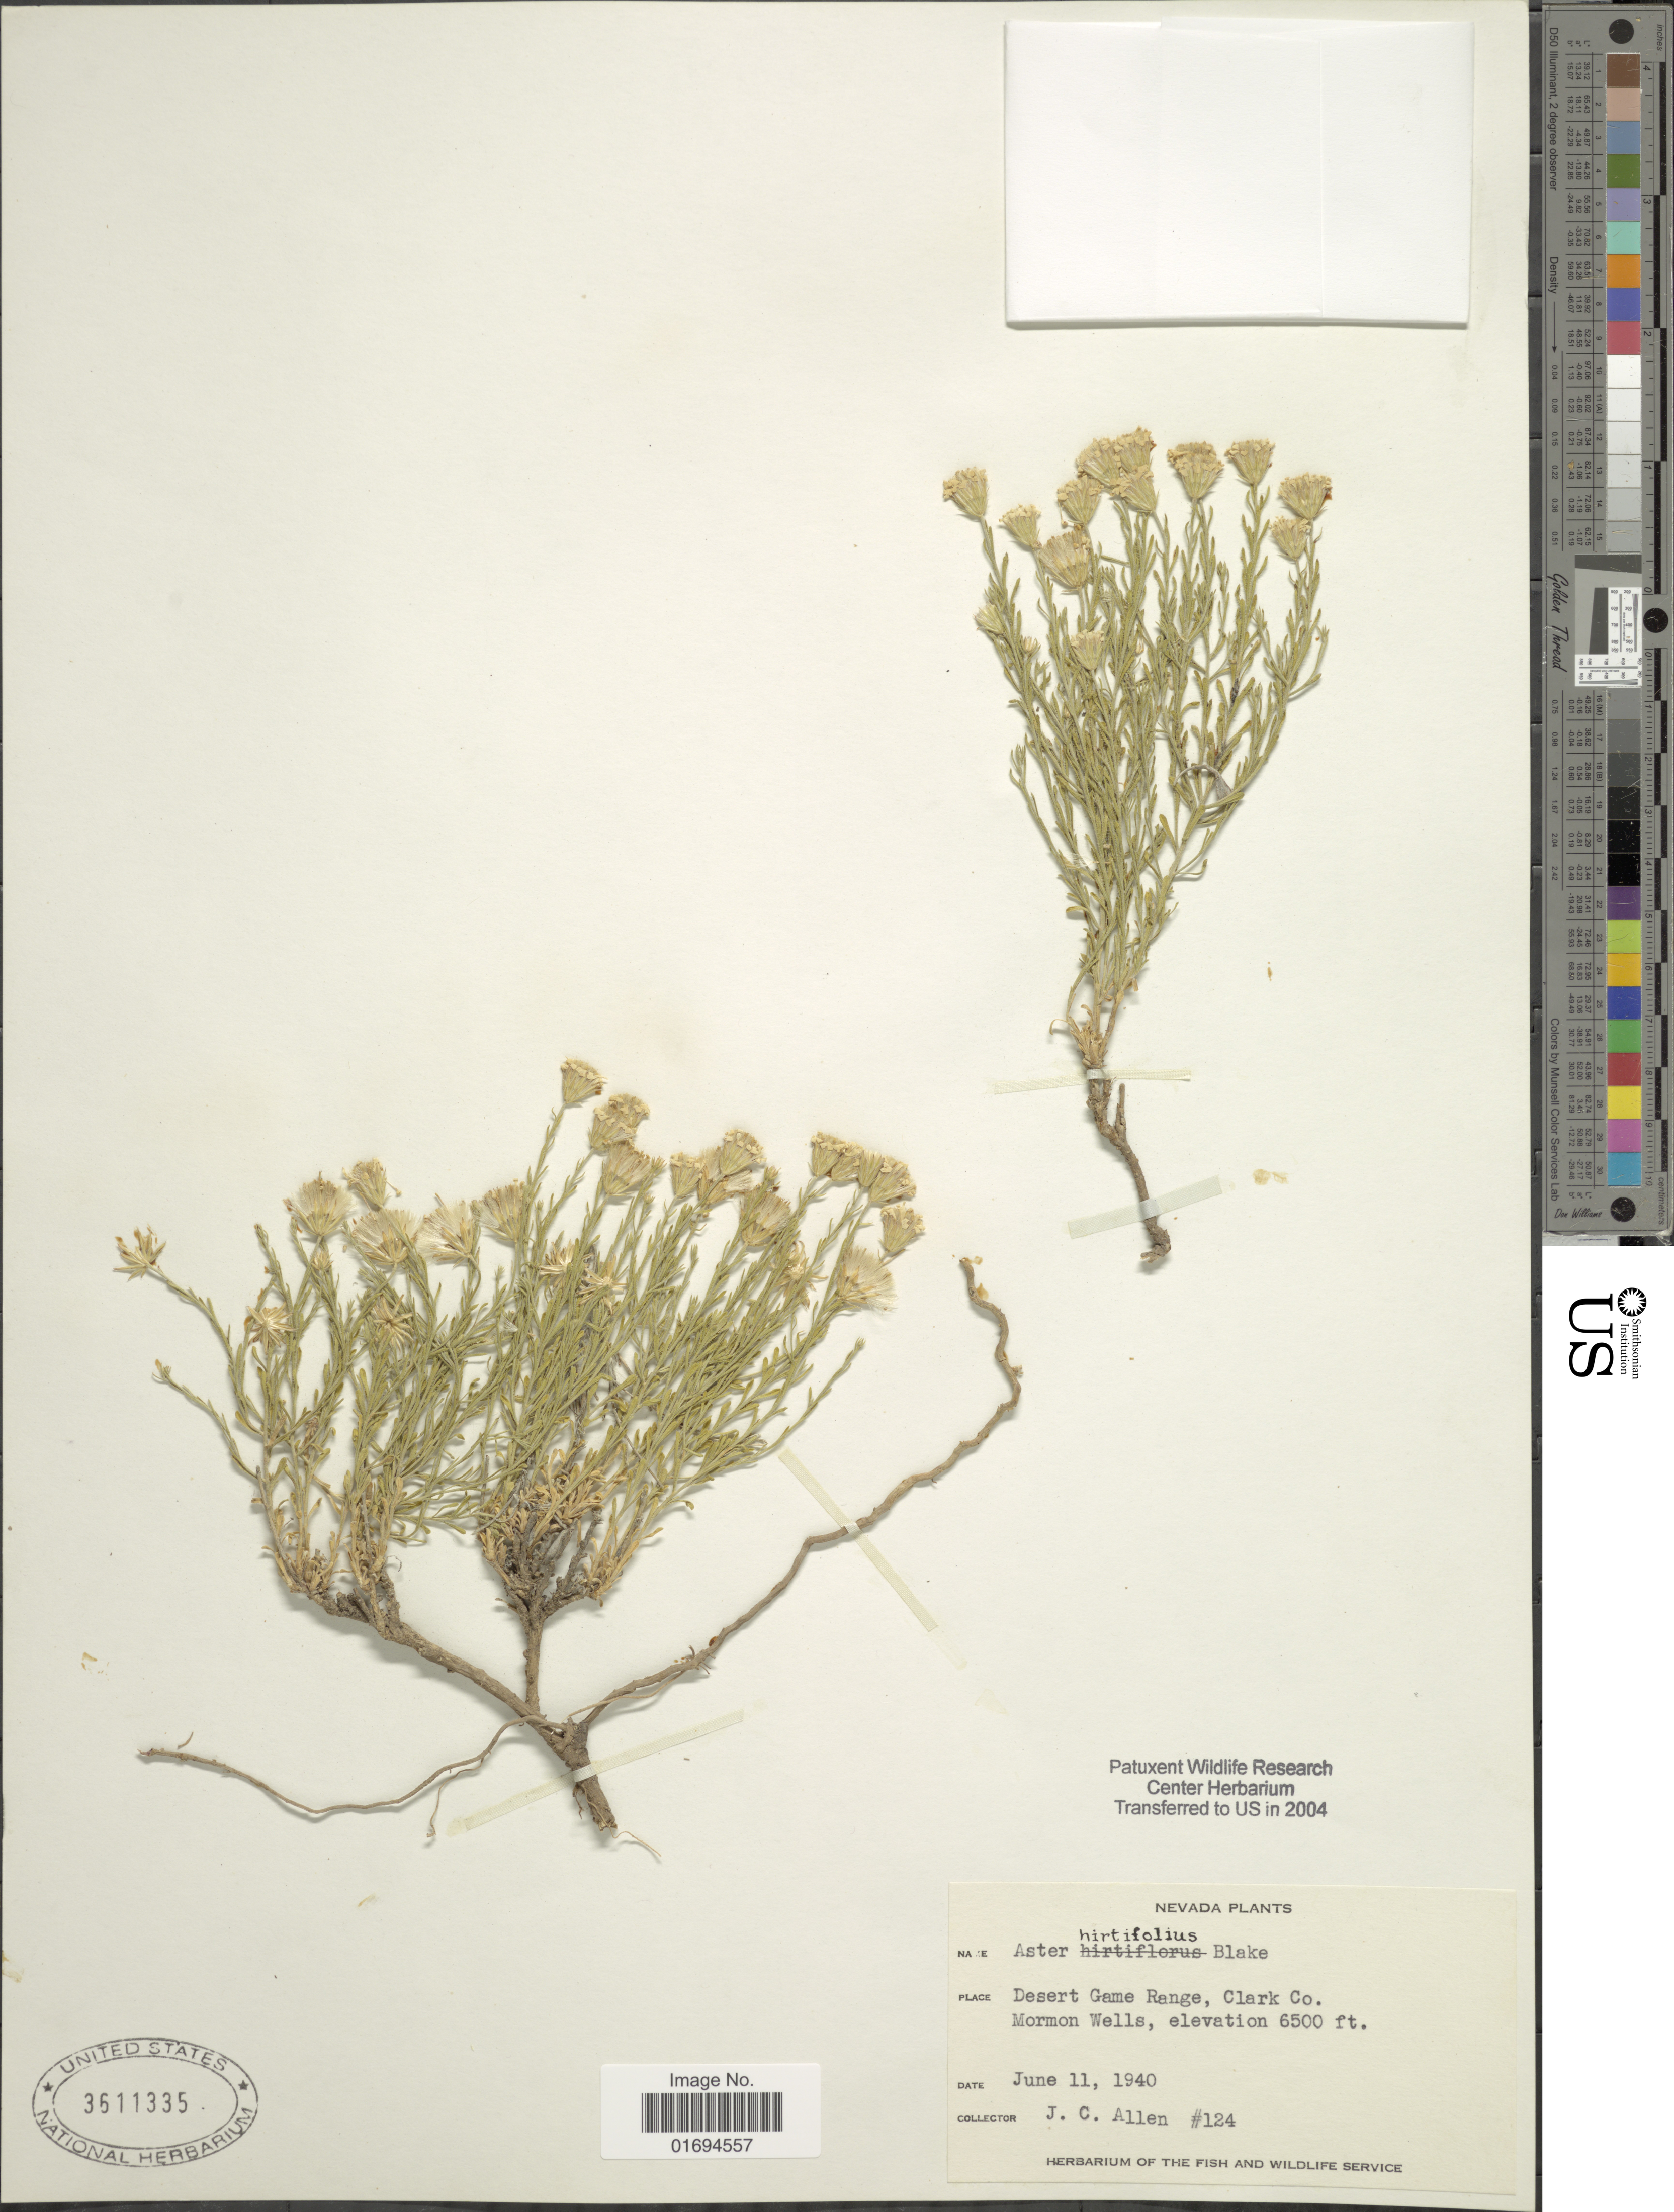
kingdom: Plantae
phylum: Tracheophyta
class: Magnoliopsida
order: Asterales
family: Asteraceae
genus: Chaetopappa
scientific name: Chaetopappa ericoides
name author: (Torr.) G.L. Nesom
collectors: J. C. Allen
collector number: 124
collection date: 1940-06-11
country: United States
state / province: Nevada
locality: Desert Game Range, Clark Co. Mormon Wells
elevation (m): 1981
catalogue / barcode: US 3511335